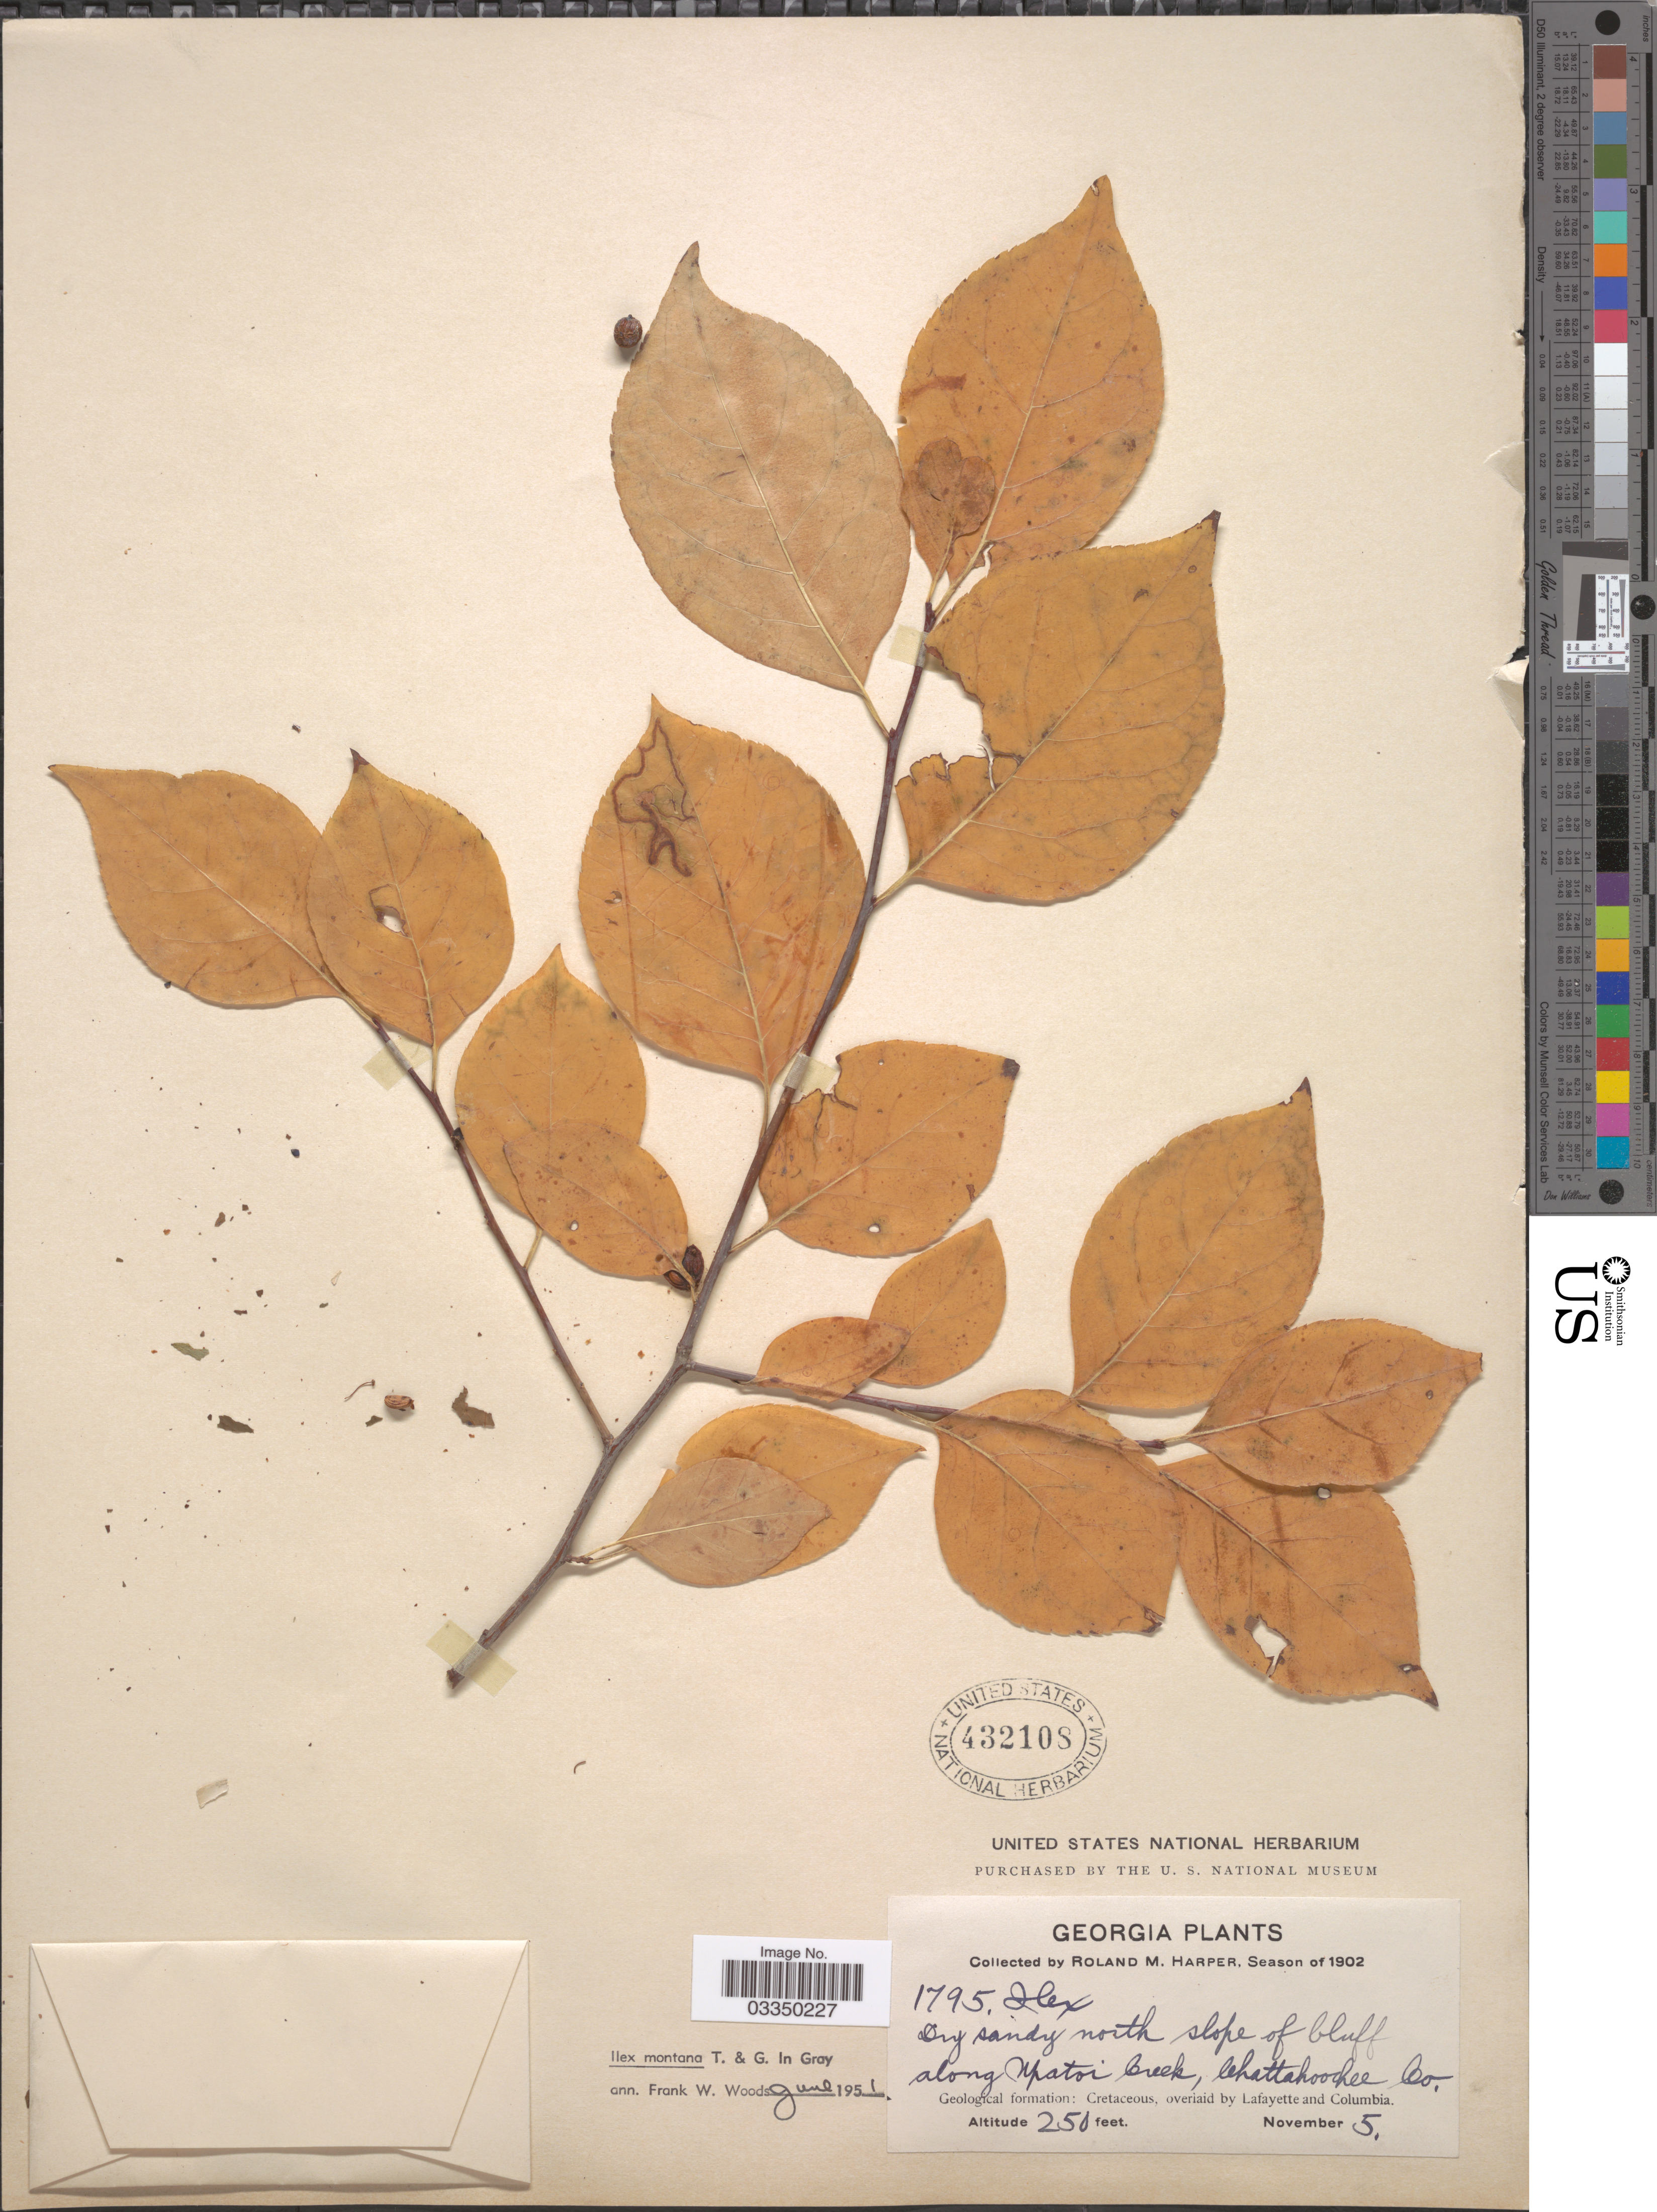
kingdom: Plantae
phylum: Tracheophyta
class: Magnoliopsida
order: Aquifoliales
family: Aquifoliaceae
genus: Ilex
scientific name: Ilex montana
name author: Torr. & A. Gray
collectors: R. M. Harper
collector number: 1795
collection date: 1902-11-05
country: United States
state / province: Georgia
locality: North of slope of bluff along Upatoi Creek, Chattahoochee Co.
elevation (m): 76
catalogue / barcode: US 432108